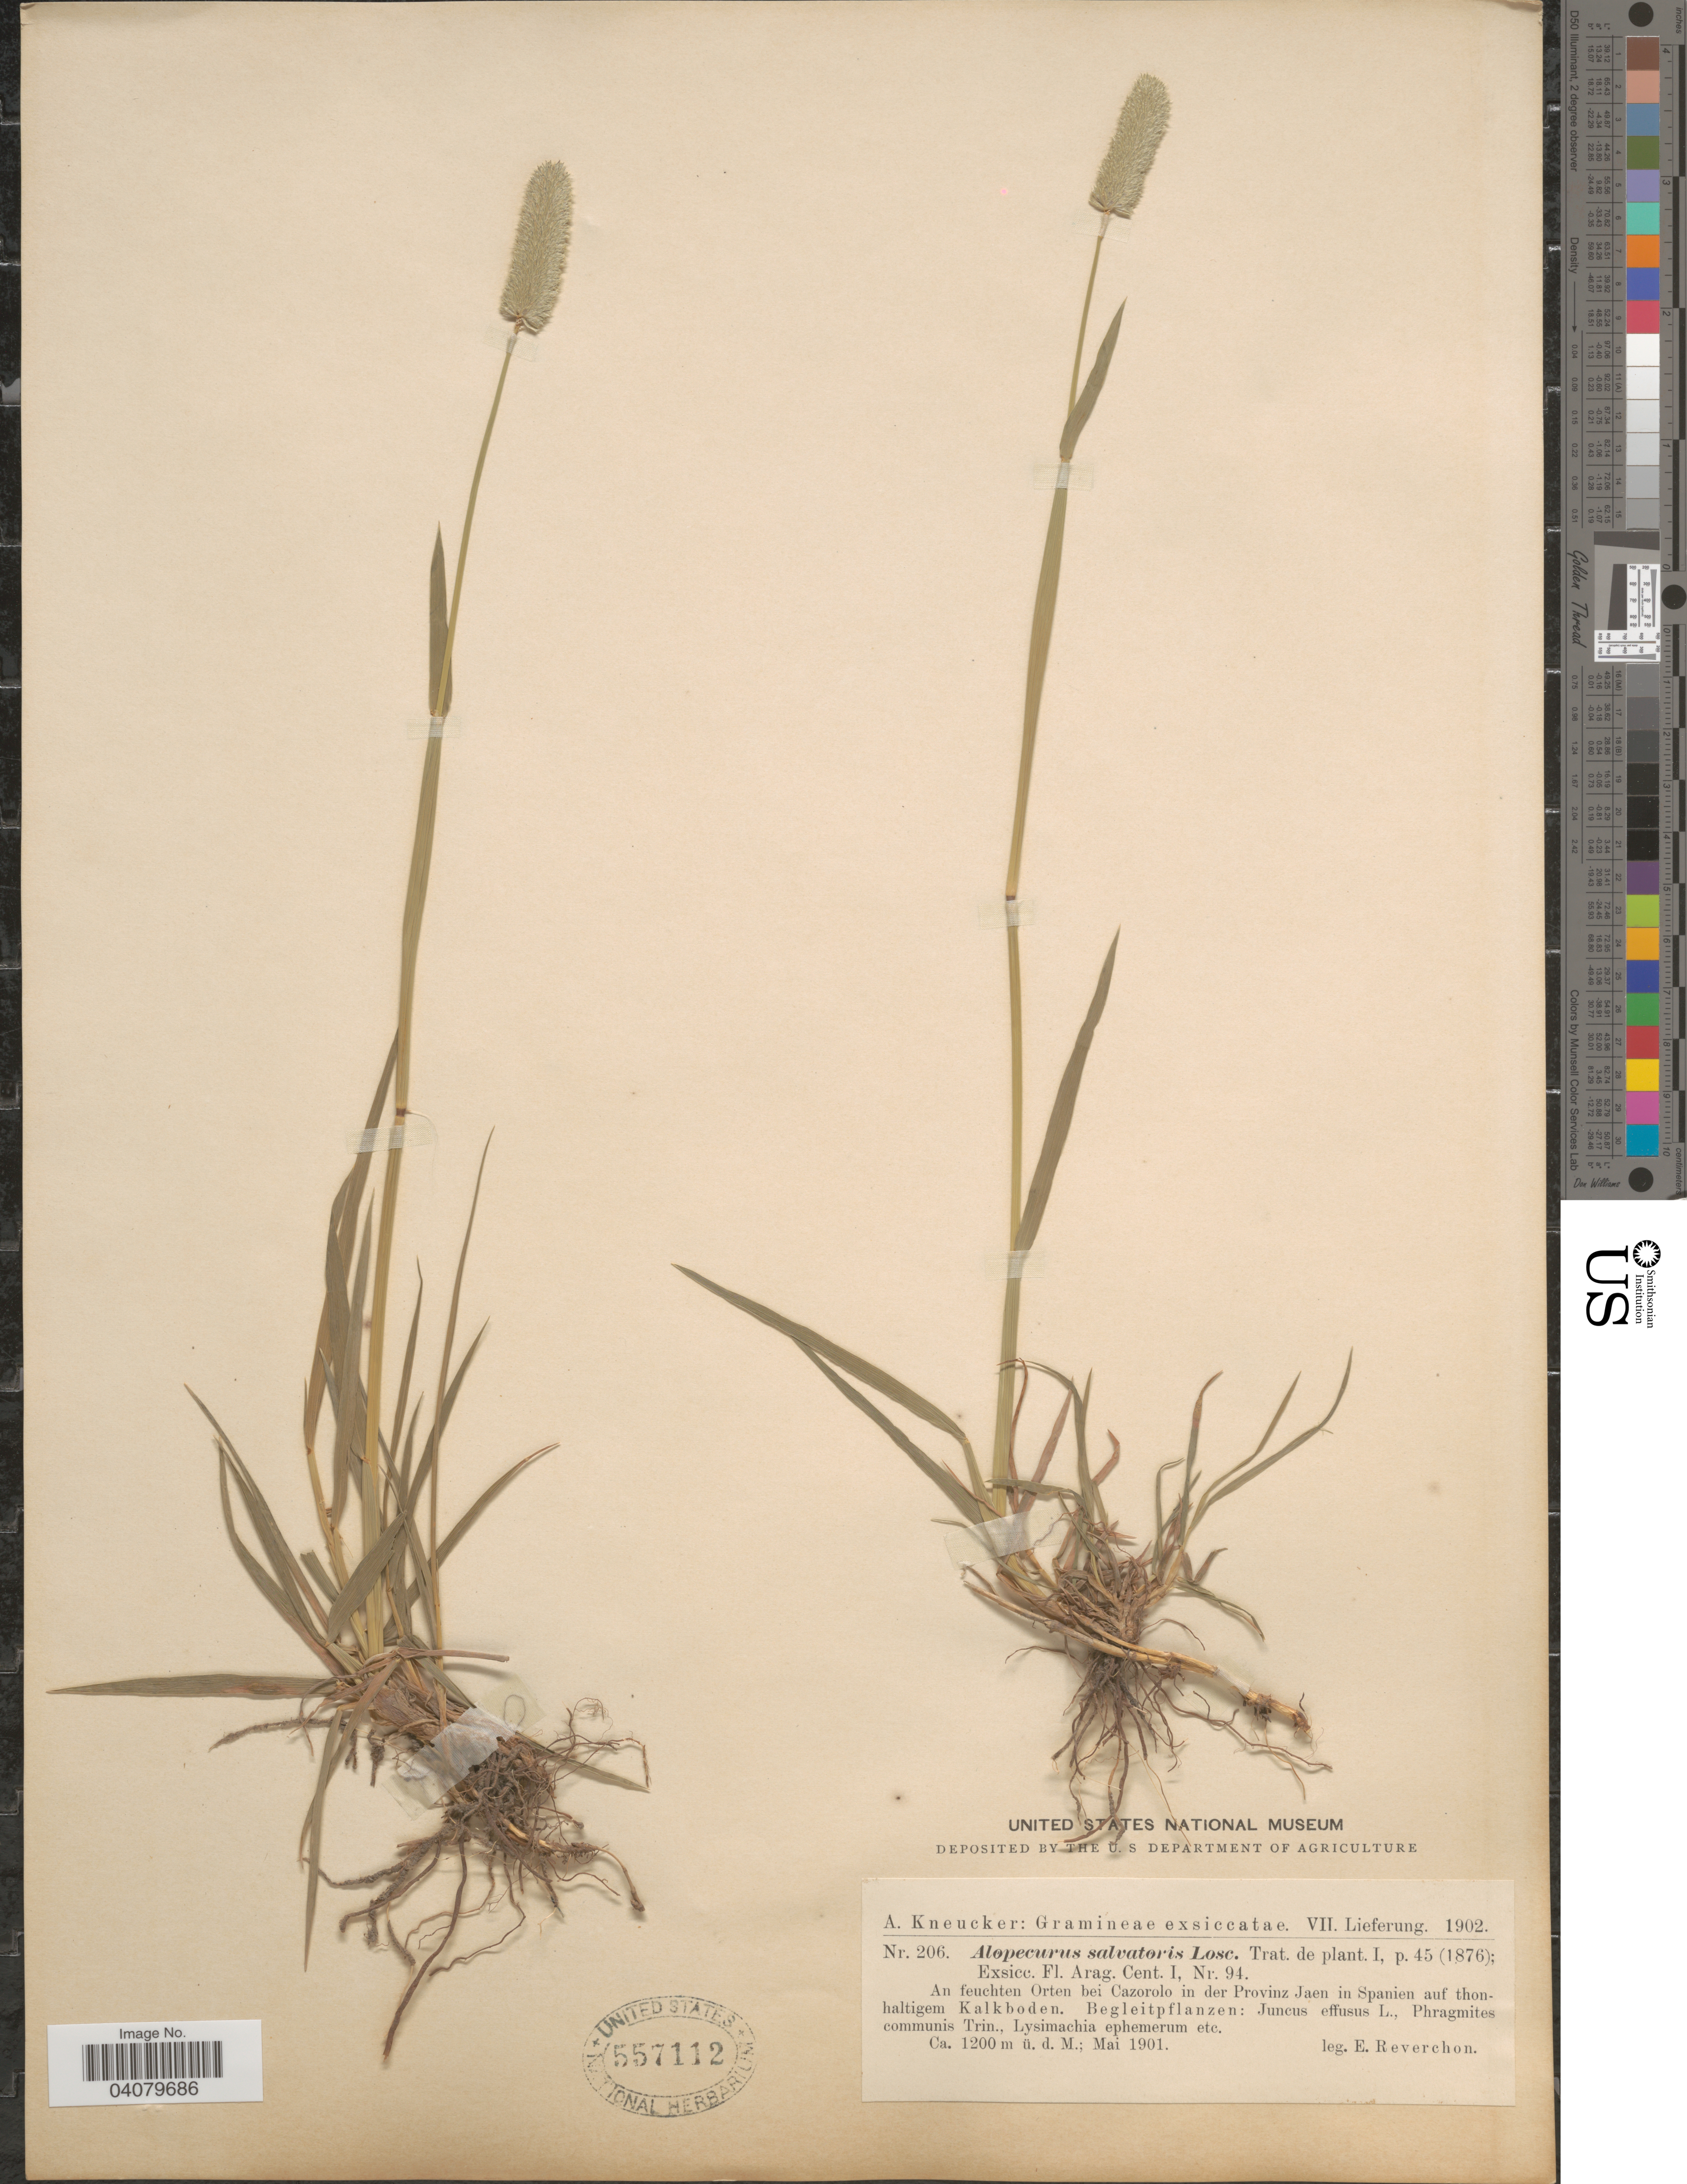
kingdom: Plantae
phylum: Tracheophyta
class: Liliopsida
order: Poales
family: Poaceae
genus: Alopecurus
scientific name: Alopecurus sp.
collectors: E. Reverchon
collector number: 206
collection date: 1901-05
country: Spain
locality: An feuchten Orten bei Cazorolo in der Provinz Jaen in Spanien auf thonhaltigem Kalkboden.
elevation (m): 1200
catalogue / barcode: US 557112